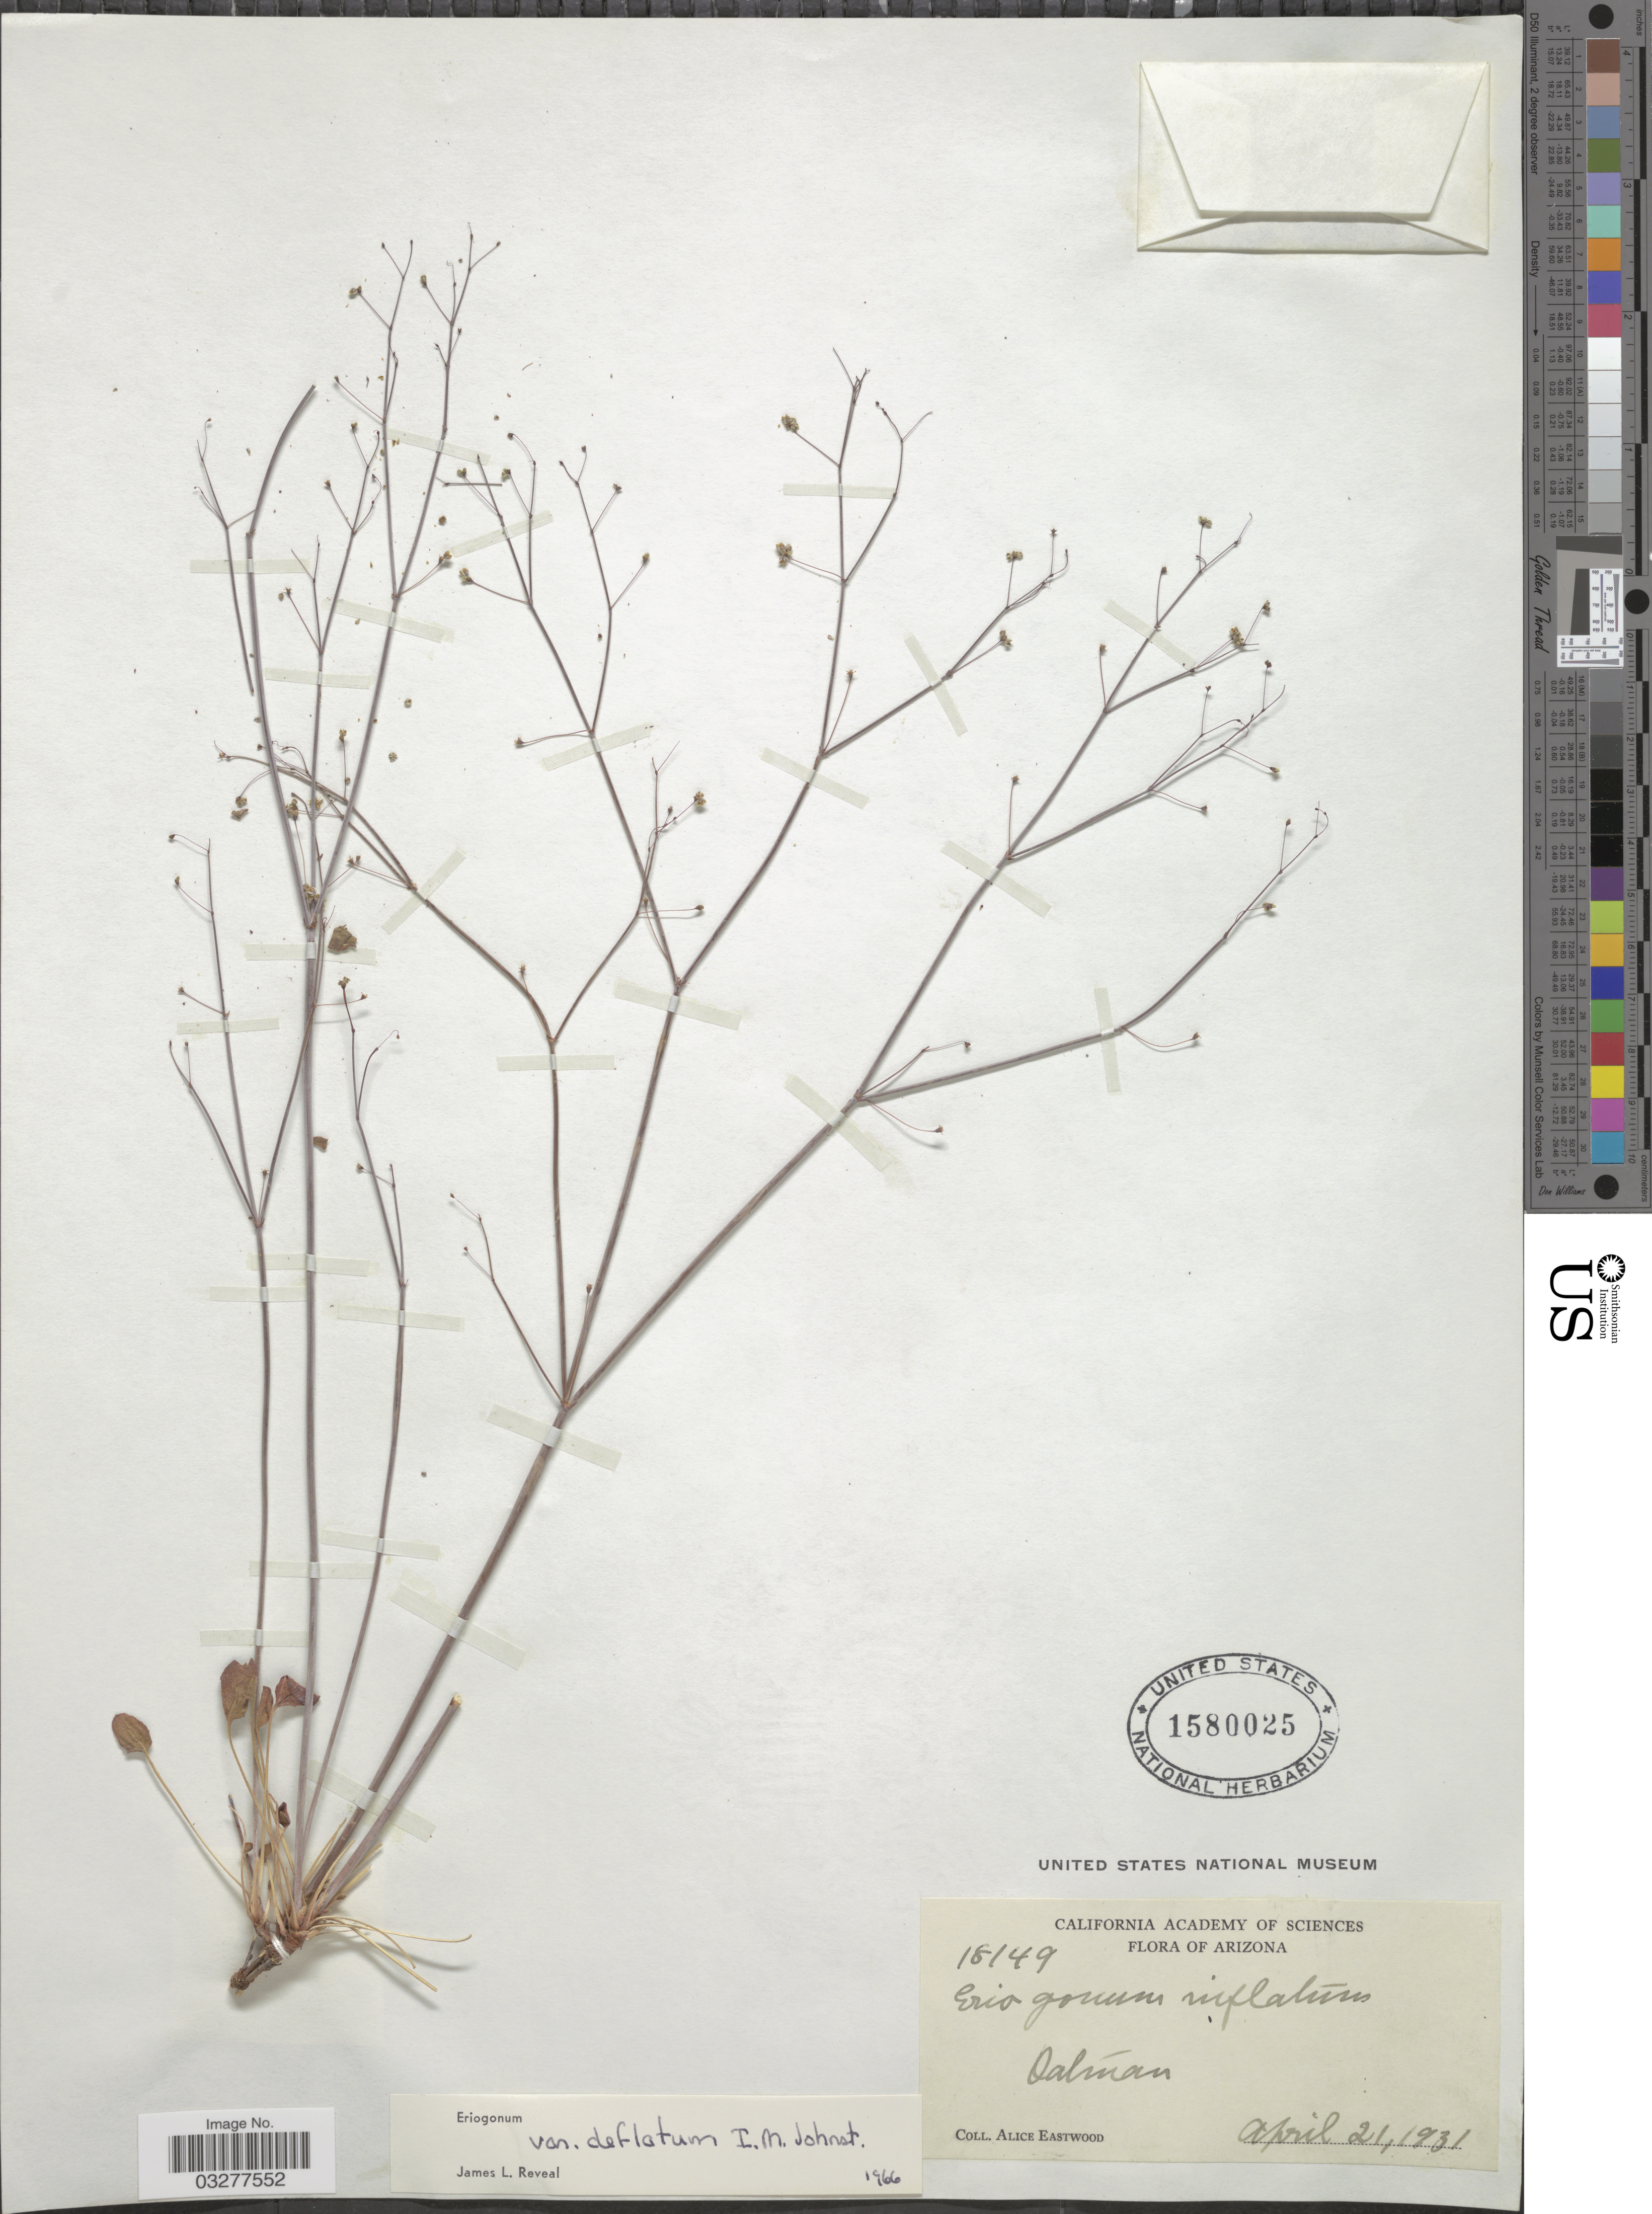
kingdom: Plantae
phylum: Tracheophyta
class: Magnoliopsida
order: Caryophyllales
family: Polygonaceae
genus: Eriogonum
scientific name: Eriogonum inflatum var. deflatum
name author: I.M. Johnst.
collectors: A. Eastwood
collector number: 18149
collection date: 1931-04-21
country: United States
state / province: Arizona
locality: Oatman.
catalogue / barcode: US 1580025